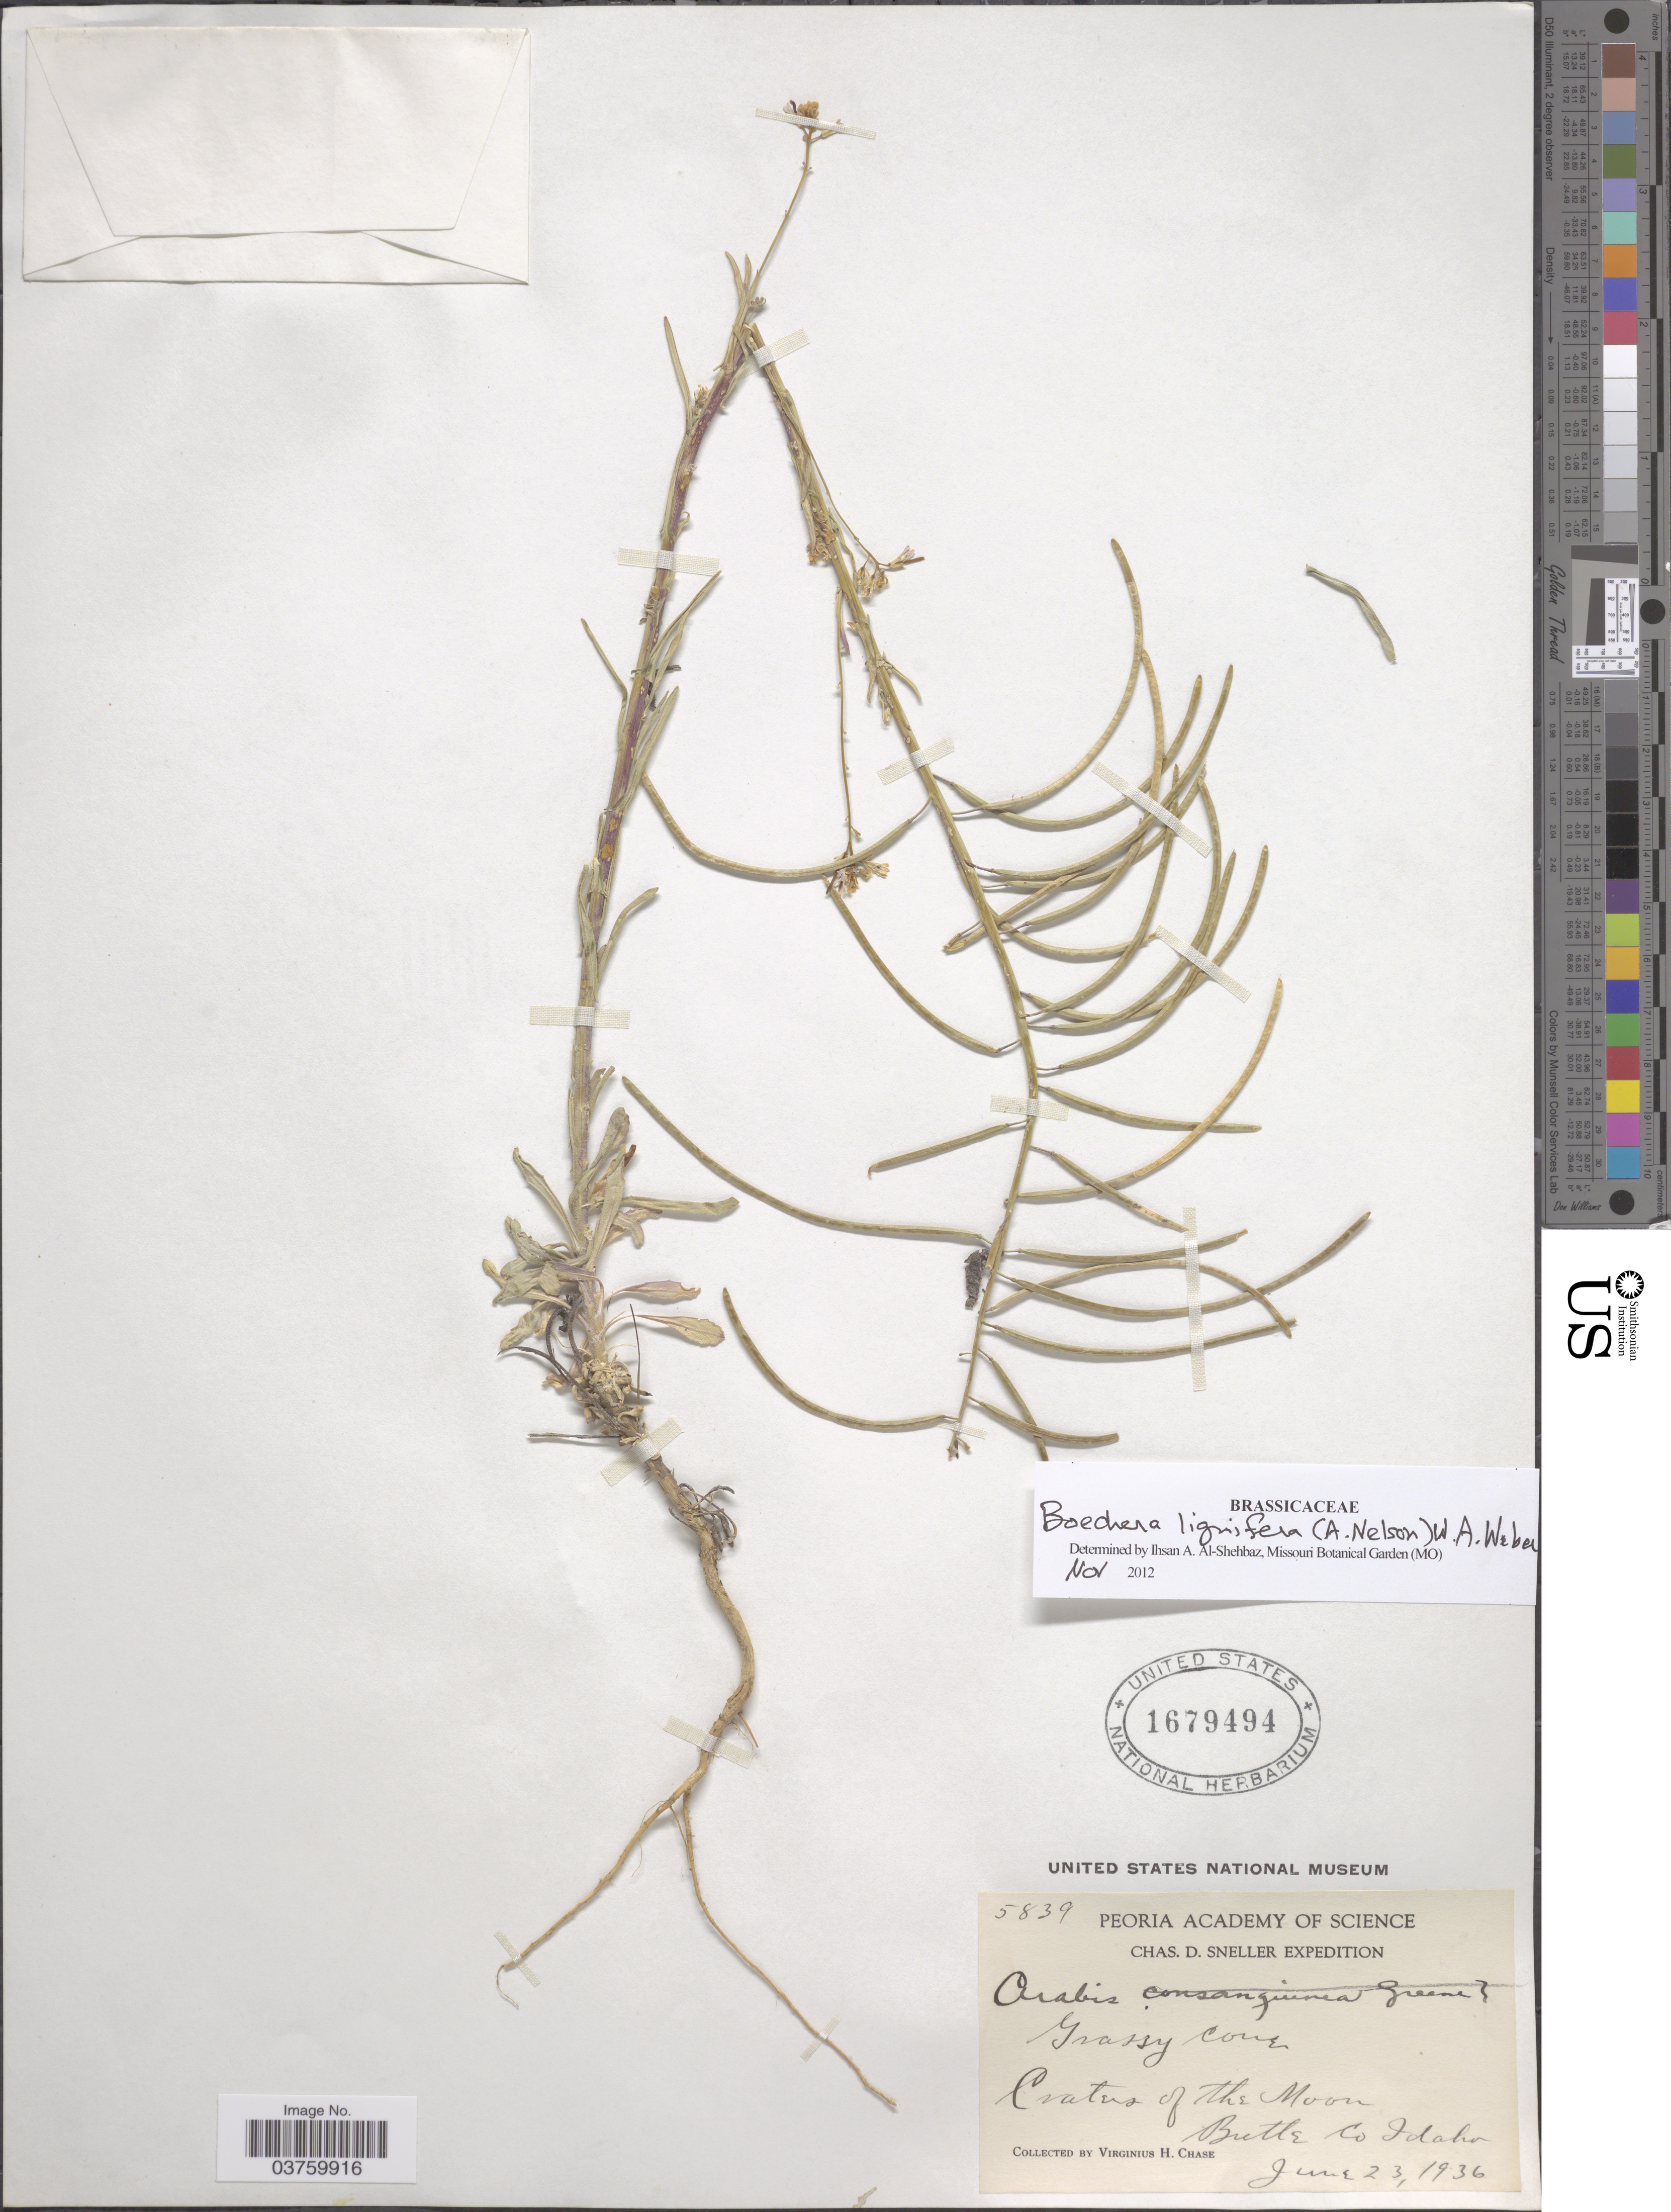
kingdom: Plantae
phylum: Tracheophyta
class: Magnoliopsida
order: Brassicales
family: Brassicaceae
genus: Boechera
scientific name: Boechera lignifera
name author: (A. Nelson) W.A. Weber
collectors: V. H. Chase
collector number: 5839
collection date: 1936-06-23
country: United States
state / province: Idaho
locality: Craters of the Moon. Butte Co.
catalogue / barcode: US 1679494